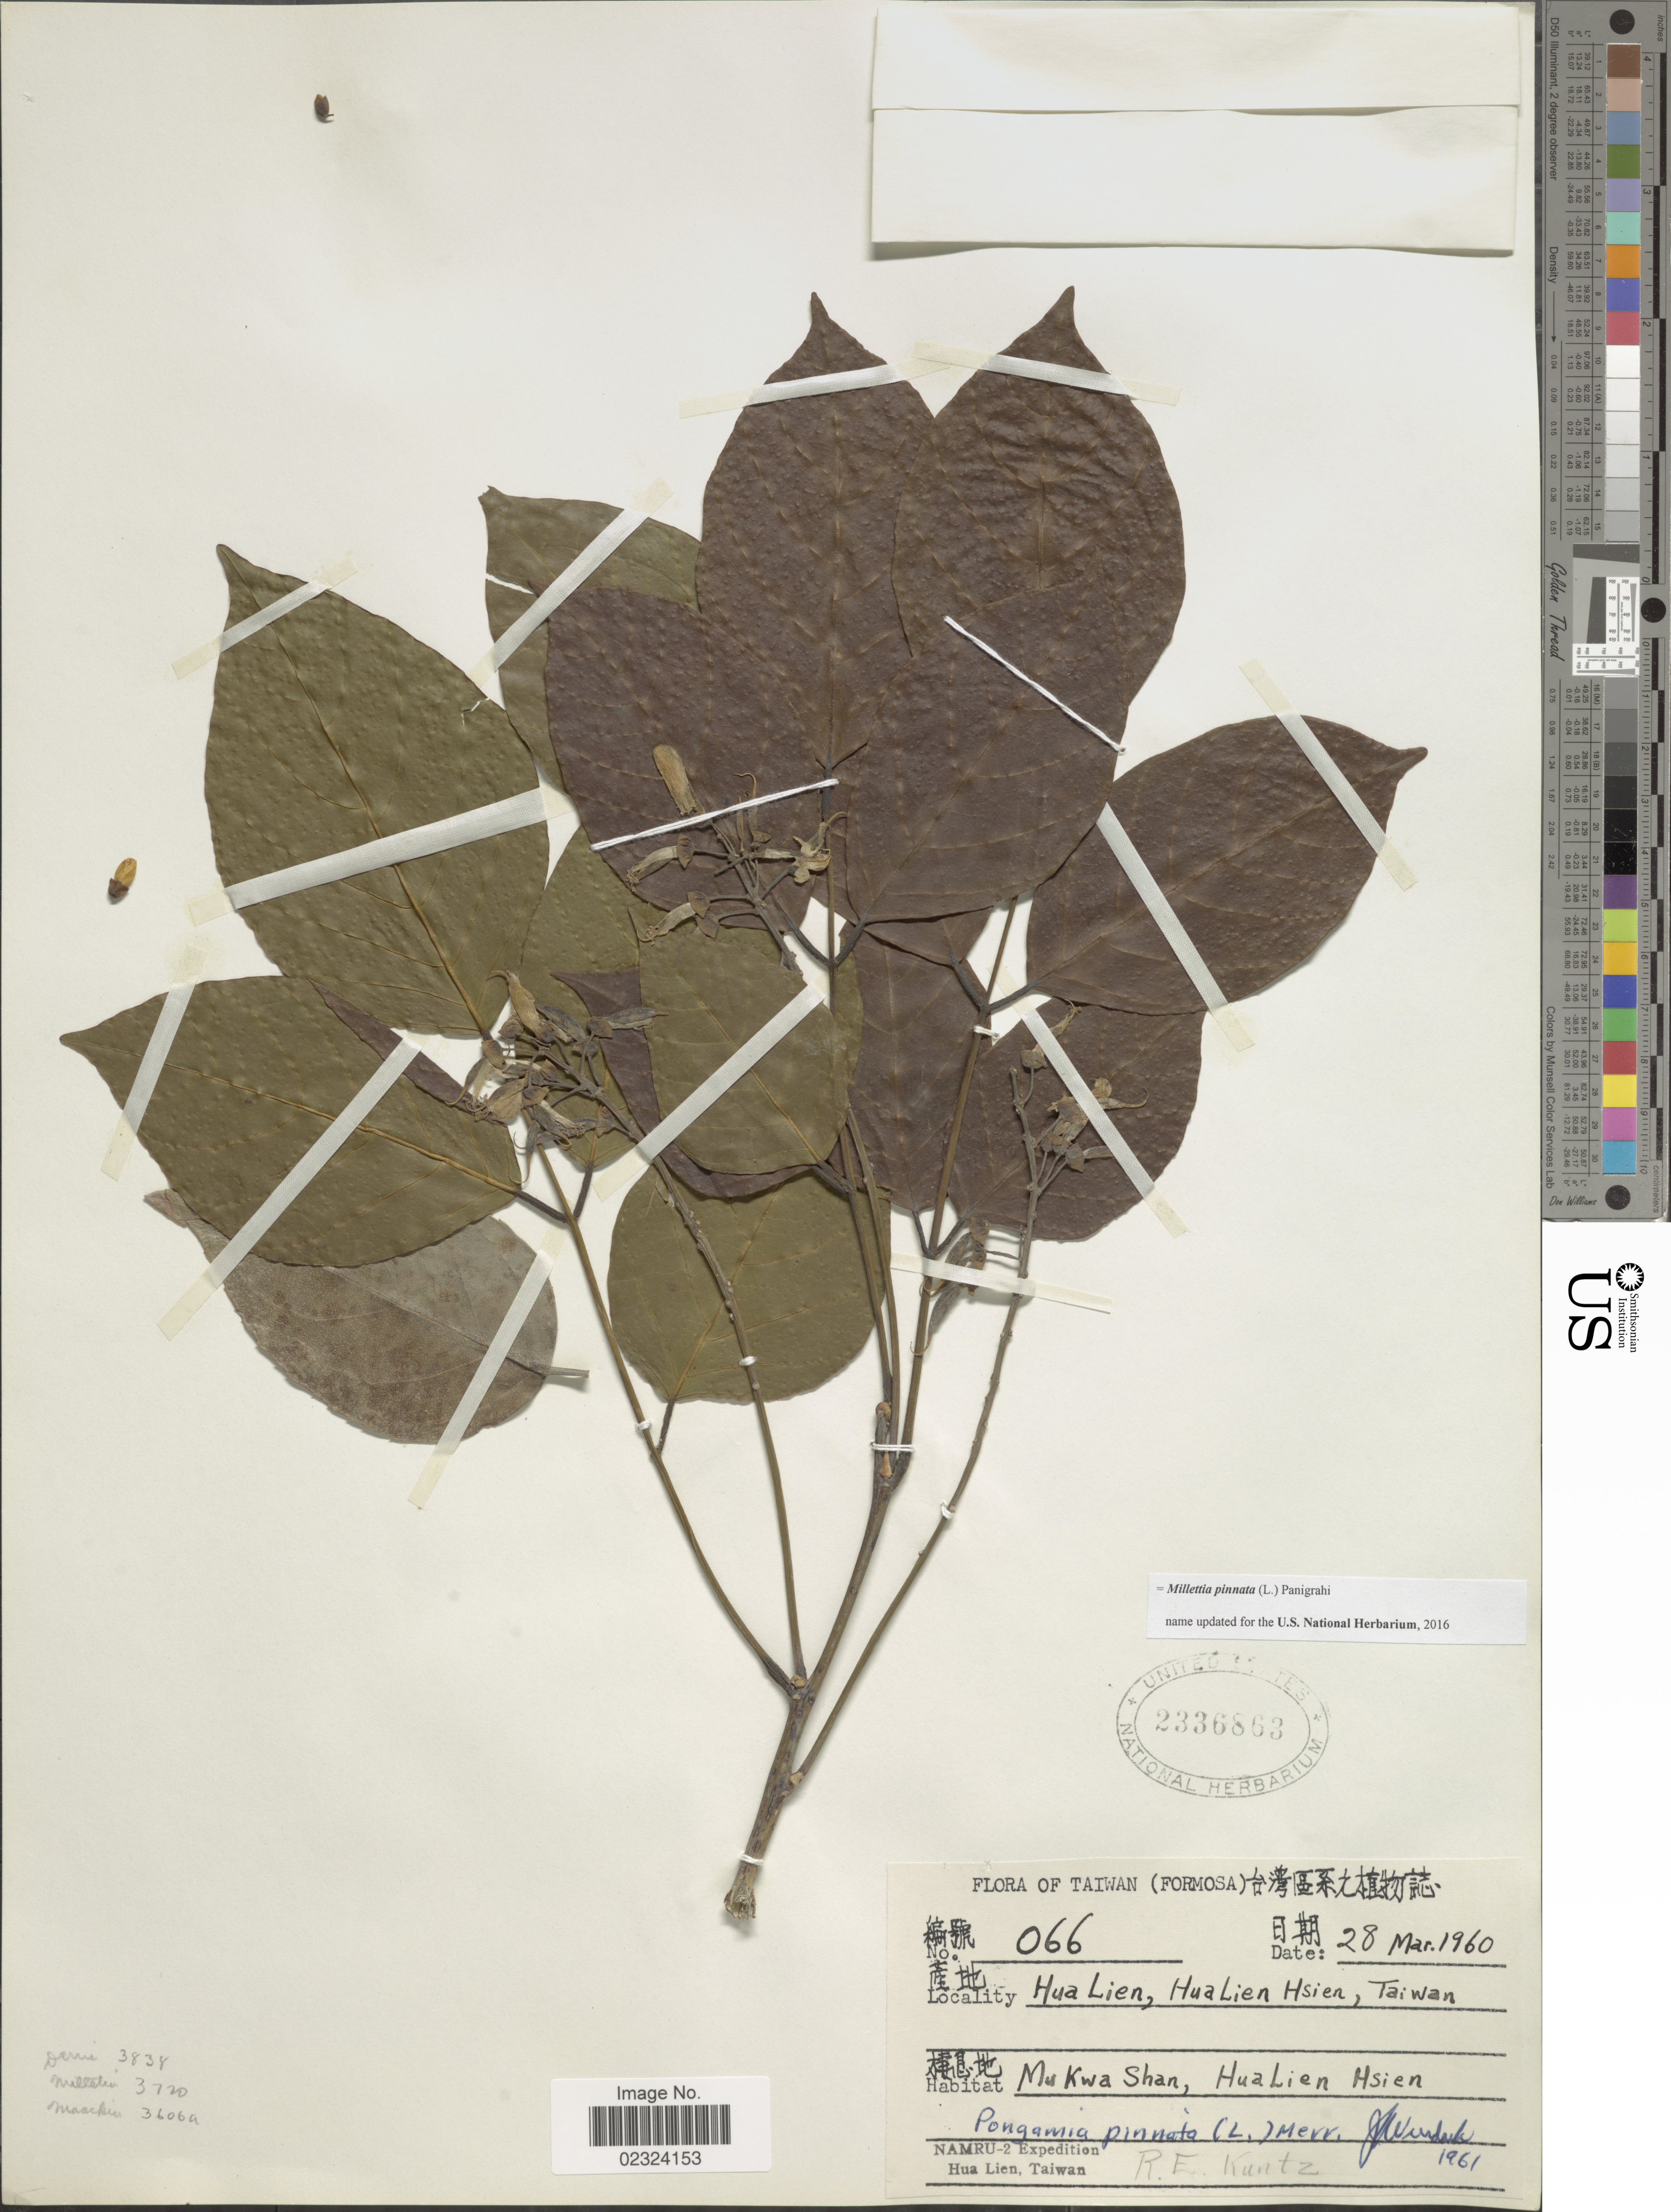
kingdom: Plantae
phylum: Tracheophyta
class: Magnoliopsida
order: Fabales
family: Fabaceae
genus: Millettia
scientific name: Millettia pinnata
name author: (L.) Panigrahi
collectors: R. E. Kuntz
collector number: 066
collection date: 1960-03-28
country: Taiwan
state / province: Hualien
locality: Hau Lien, HuaLien Hsien. Taiwan (Formosa)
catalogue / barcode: US 2336863